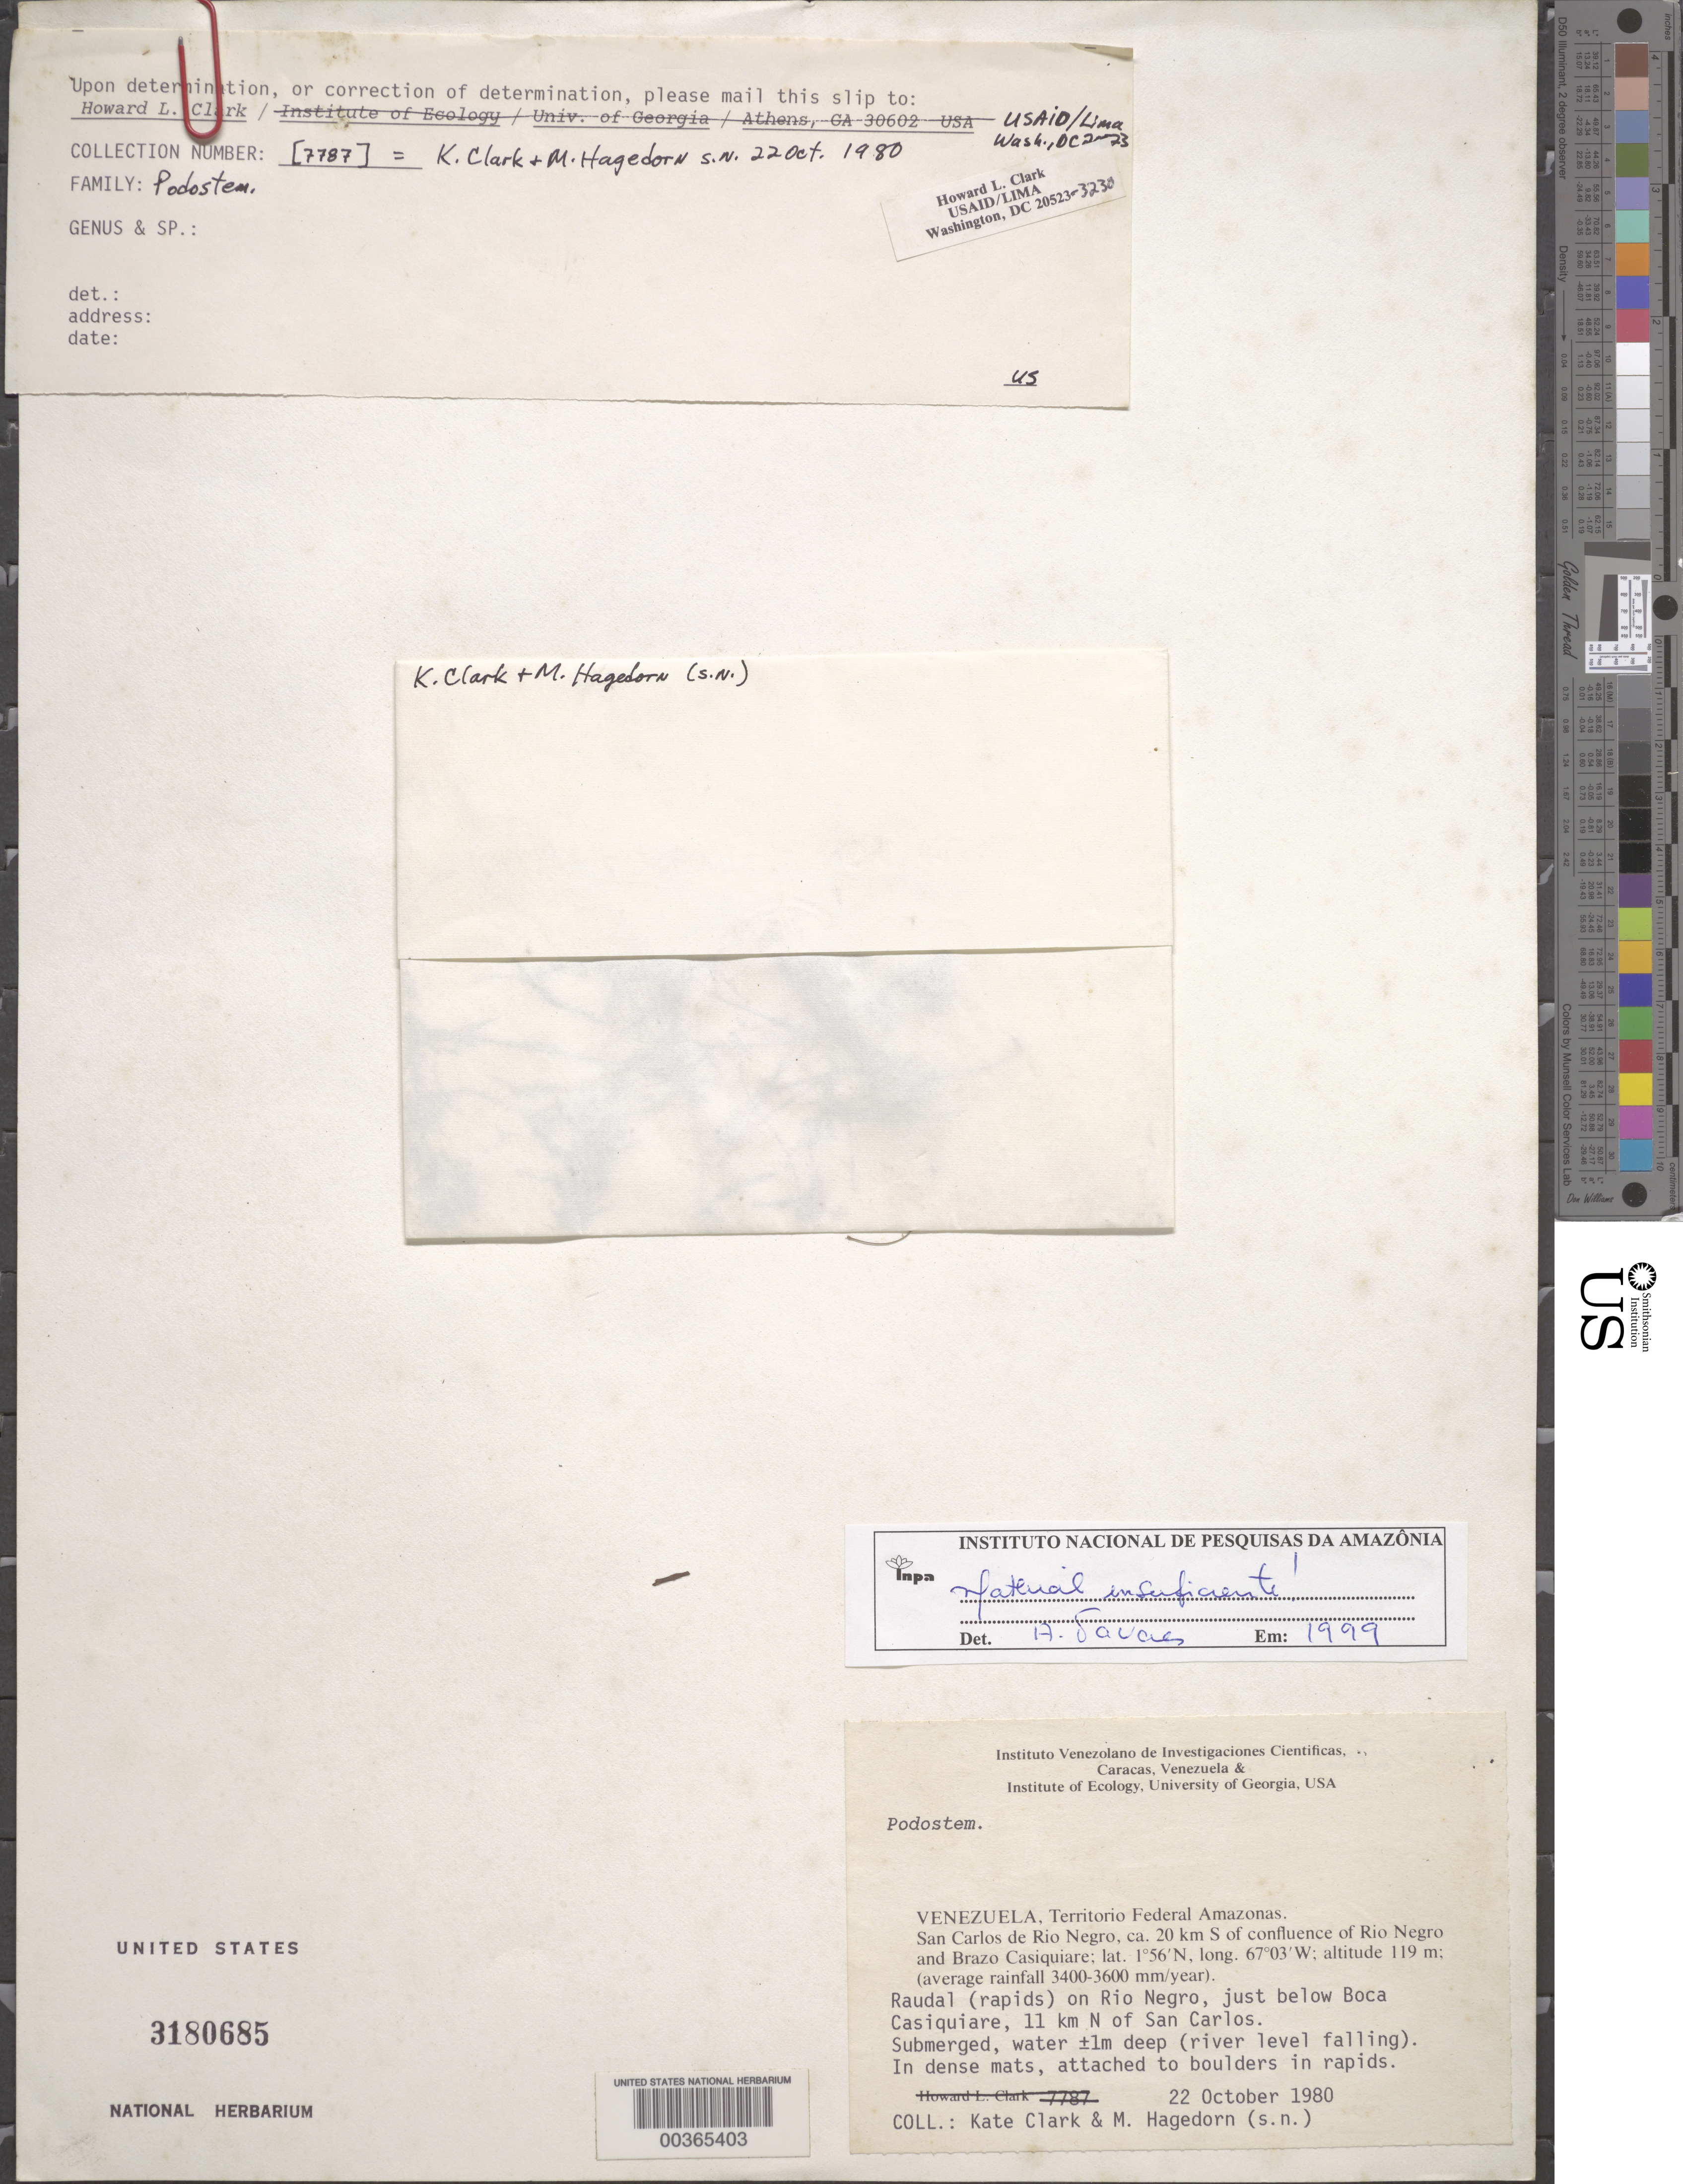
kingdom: Plantae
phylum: Tracheophyta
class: Magnoliopsida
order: Malpighiales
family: Podostemaceae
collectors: K. Clark & M. Hagedorn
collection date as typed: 22 Oct 1980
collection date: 1980-10-22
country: Venezuela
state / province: Amazonas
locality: Raudal (rapids) on rio negro, below boca casiquiare, n of san carlos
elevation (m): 119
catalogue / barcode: US 3180685